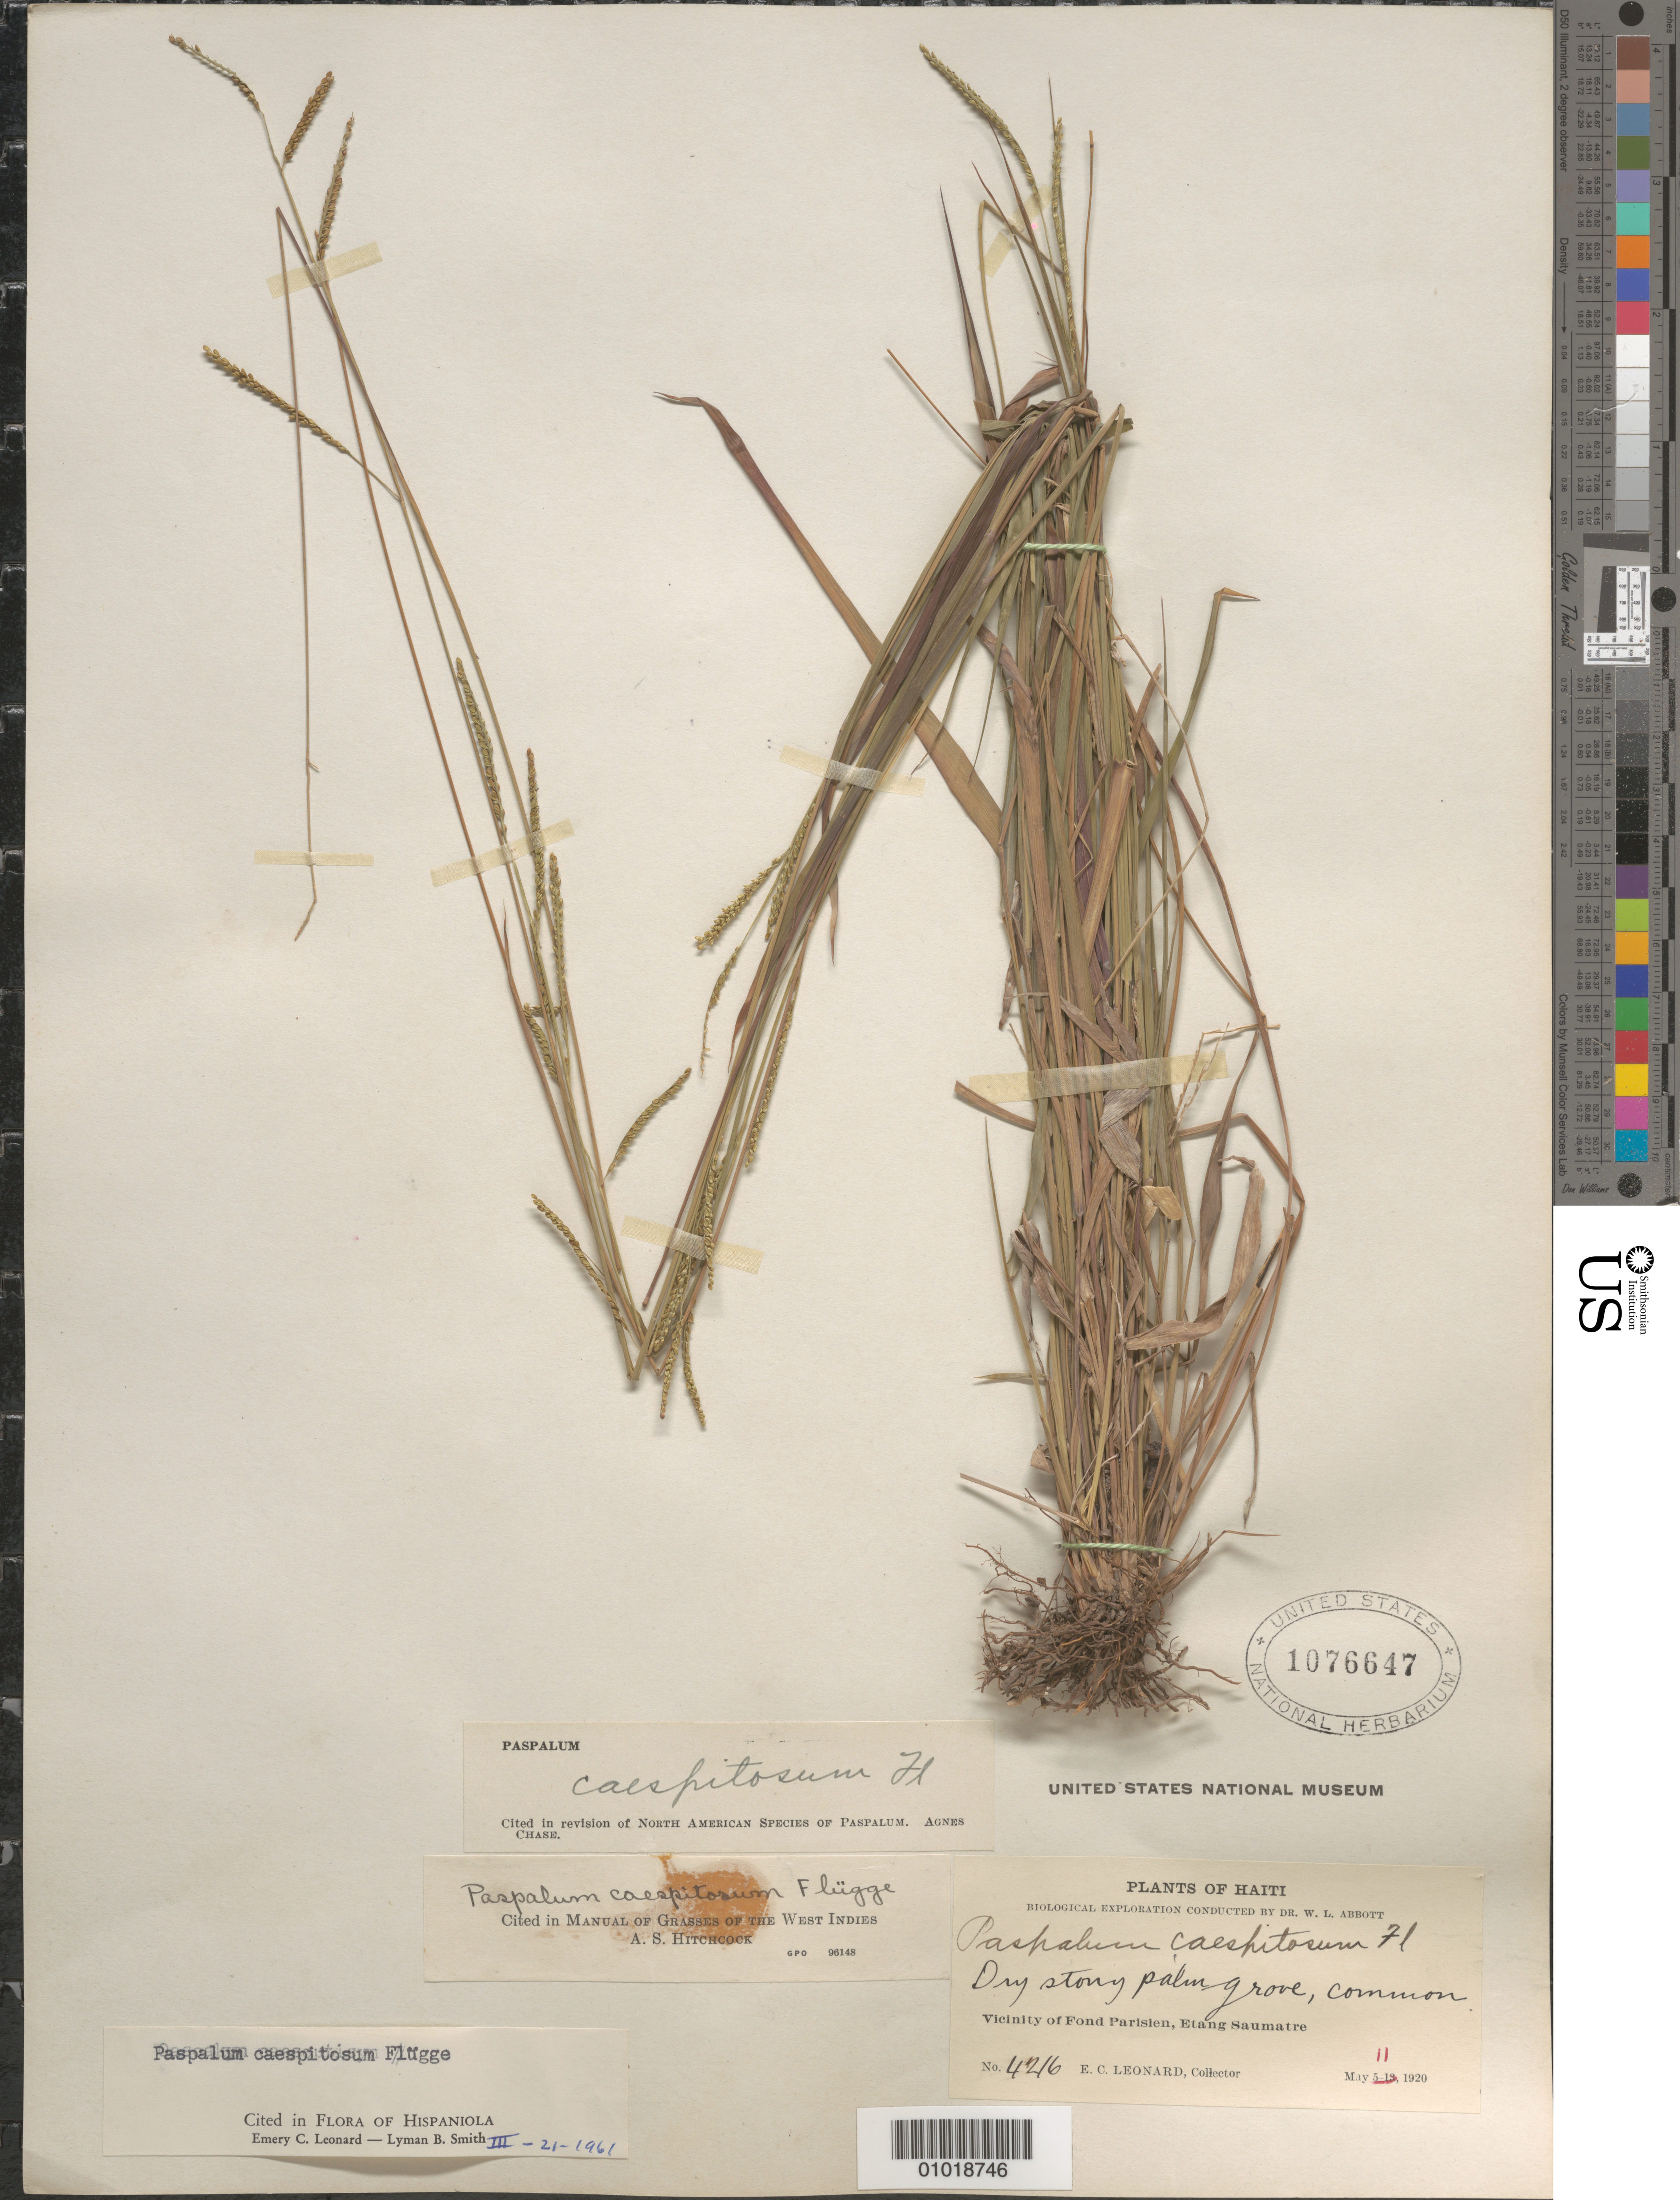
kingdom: Plantae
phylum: Tracheophyta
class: Liliopsida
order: Poales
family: Poaceae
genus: Paspalum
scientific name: Paspalum caespitosum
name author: Flüggé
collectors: E. C. Leonard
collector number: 4216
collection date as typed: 11 May 1920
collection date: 1920-05-11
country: Haiti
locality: Vic. of Fond Parisien, Etang Saumatre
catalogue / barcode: US 1076647